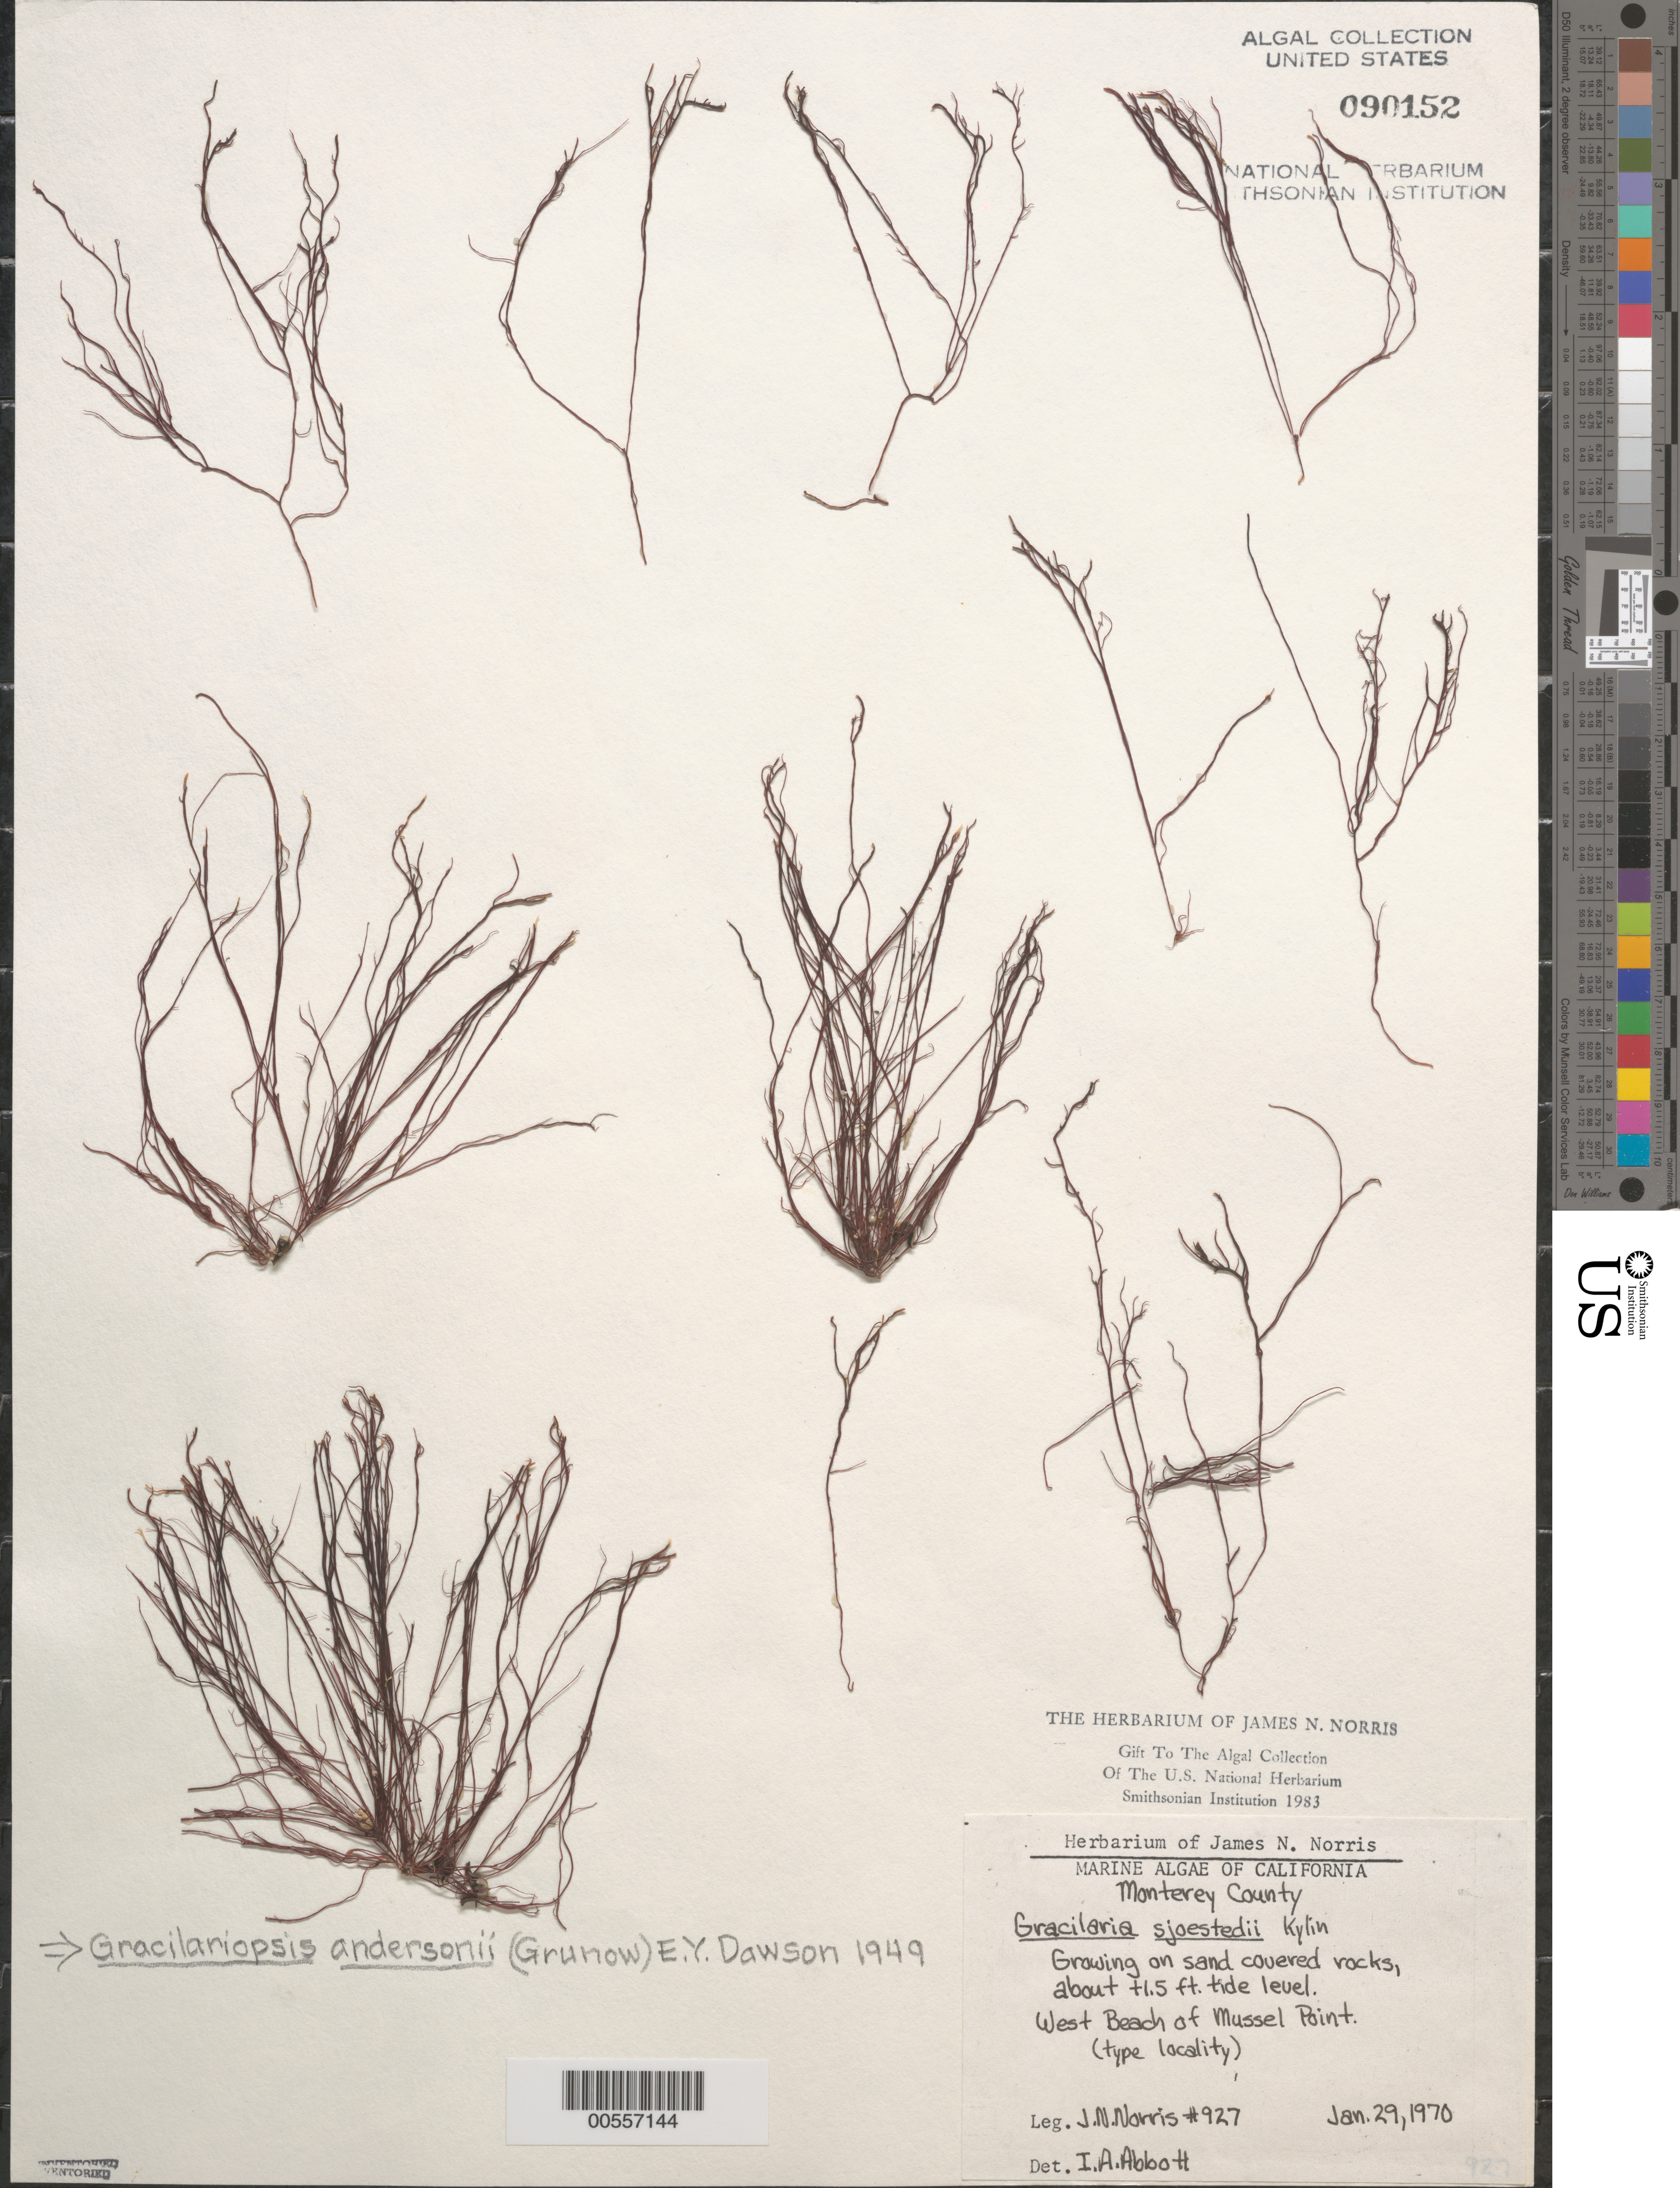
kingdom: Plantae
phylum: Rhodophyta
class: Florideophyceae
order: Gracilariales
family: Gracilariaceae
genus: Gracilariopsis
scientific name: Gracilariopsis andersonii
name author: (Grunow) E.Y. Dawson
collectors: J. N. Norris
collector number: JN-927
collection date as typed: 29 Jan 1970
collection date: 1970-01-29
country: United States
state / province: California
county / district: Monterey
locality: West beach, Mussel Point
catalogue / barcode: US 90152